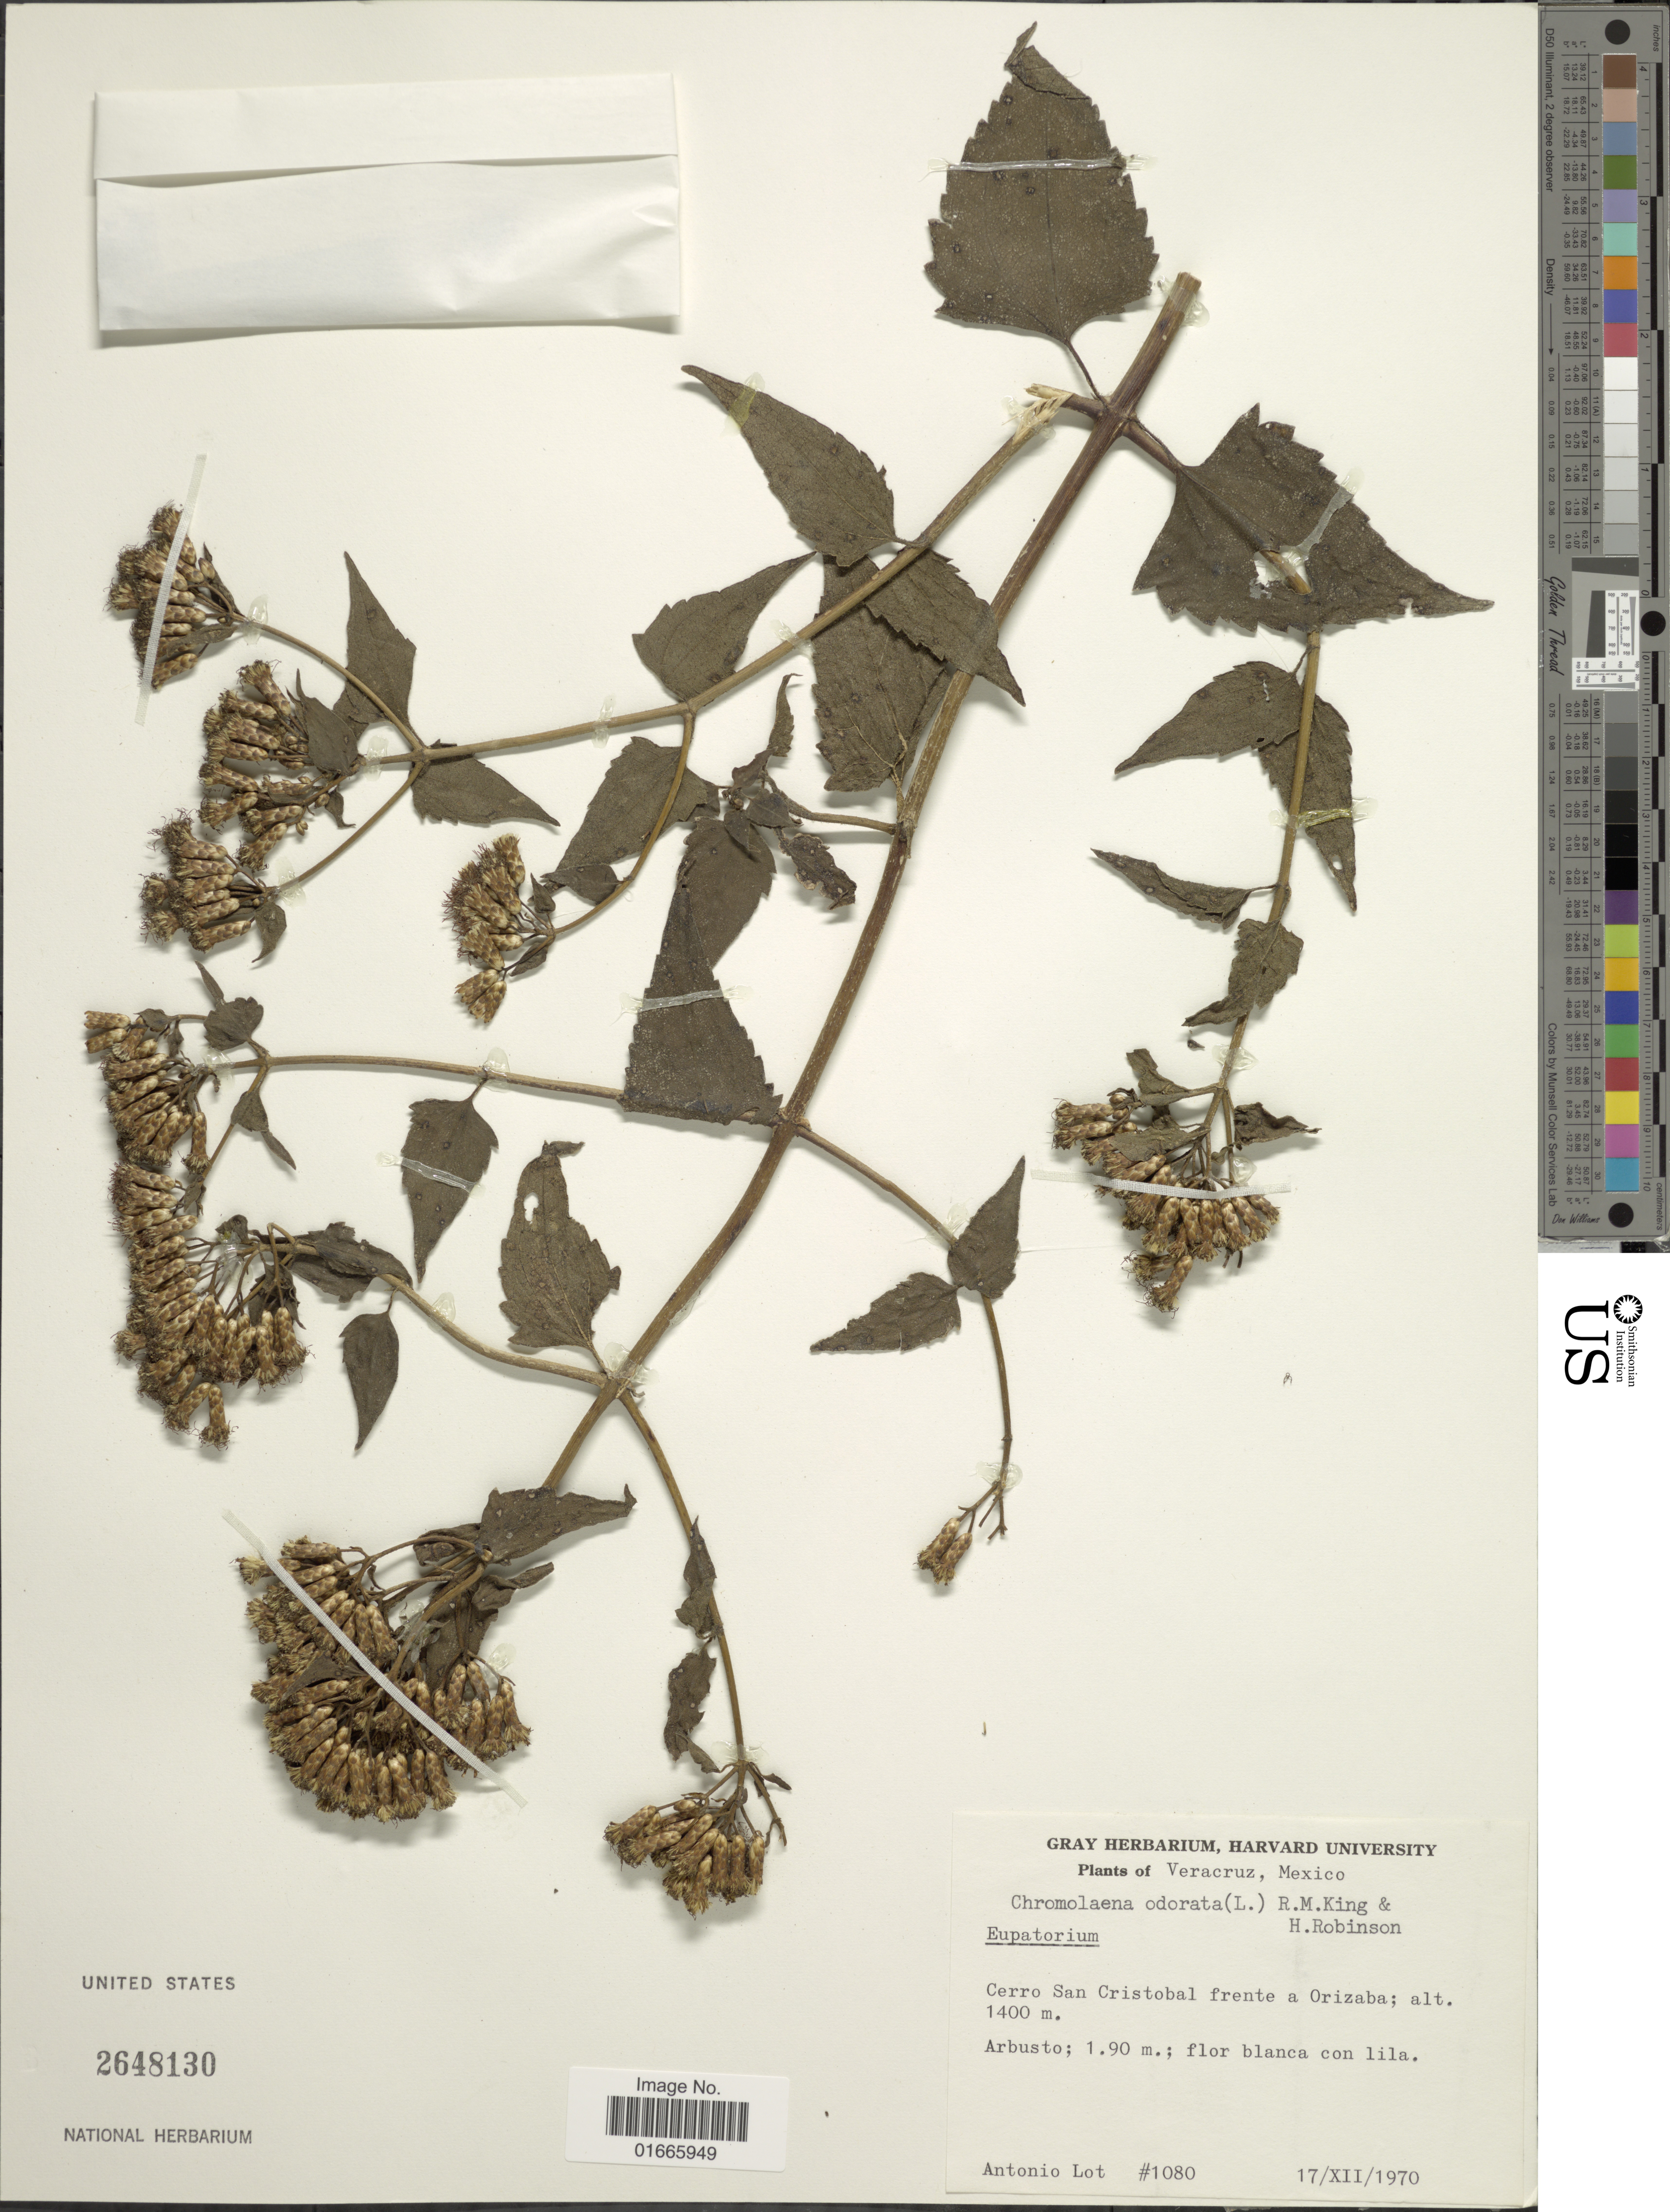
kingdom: Plantae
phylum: Tracheophyta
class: Magnoliopsida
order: Asterales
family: Asteraceae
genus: Chromolaena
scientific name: Chromolaena odorata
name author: (L.) R.M. King & H. Rob.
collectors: Lot, A.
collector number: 1080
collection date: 1970-12-17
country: Mexico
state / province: Veracruz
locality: Cerro San Cristobal frente a Orizaba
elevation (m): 1400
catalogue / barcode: US 2648130